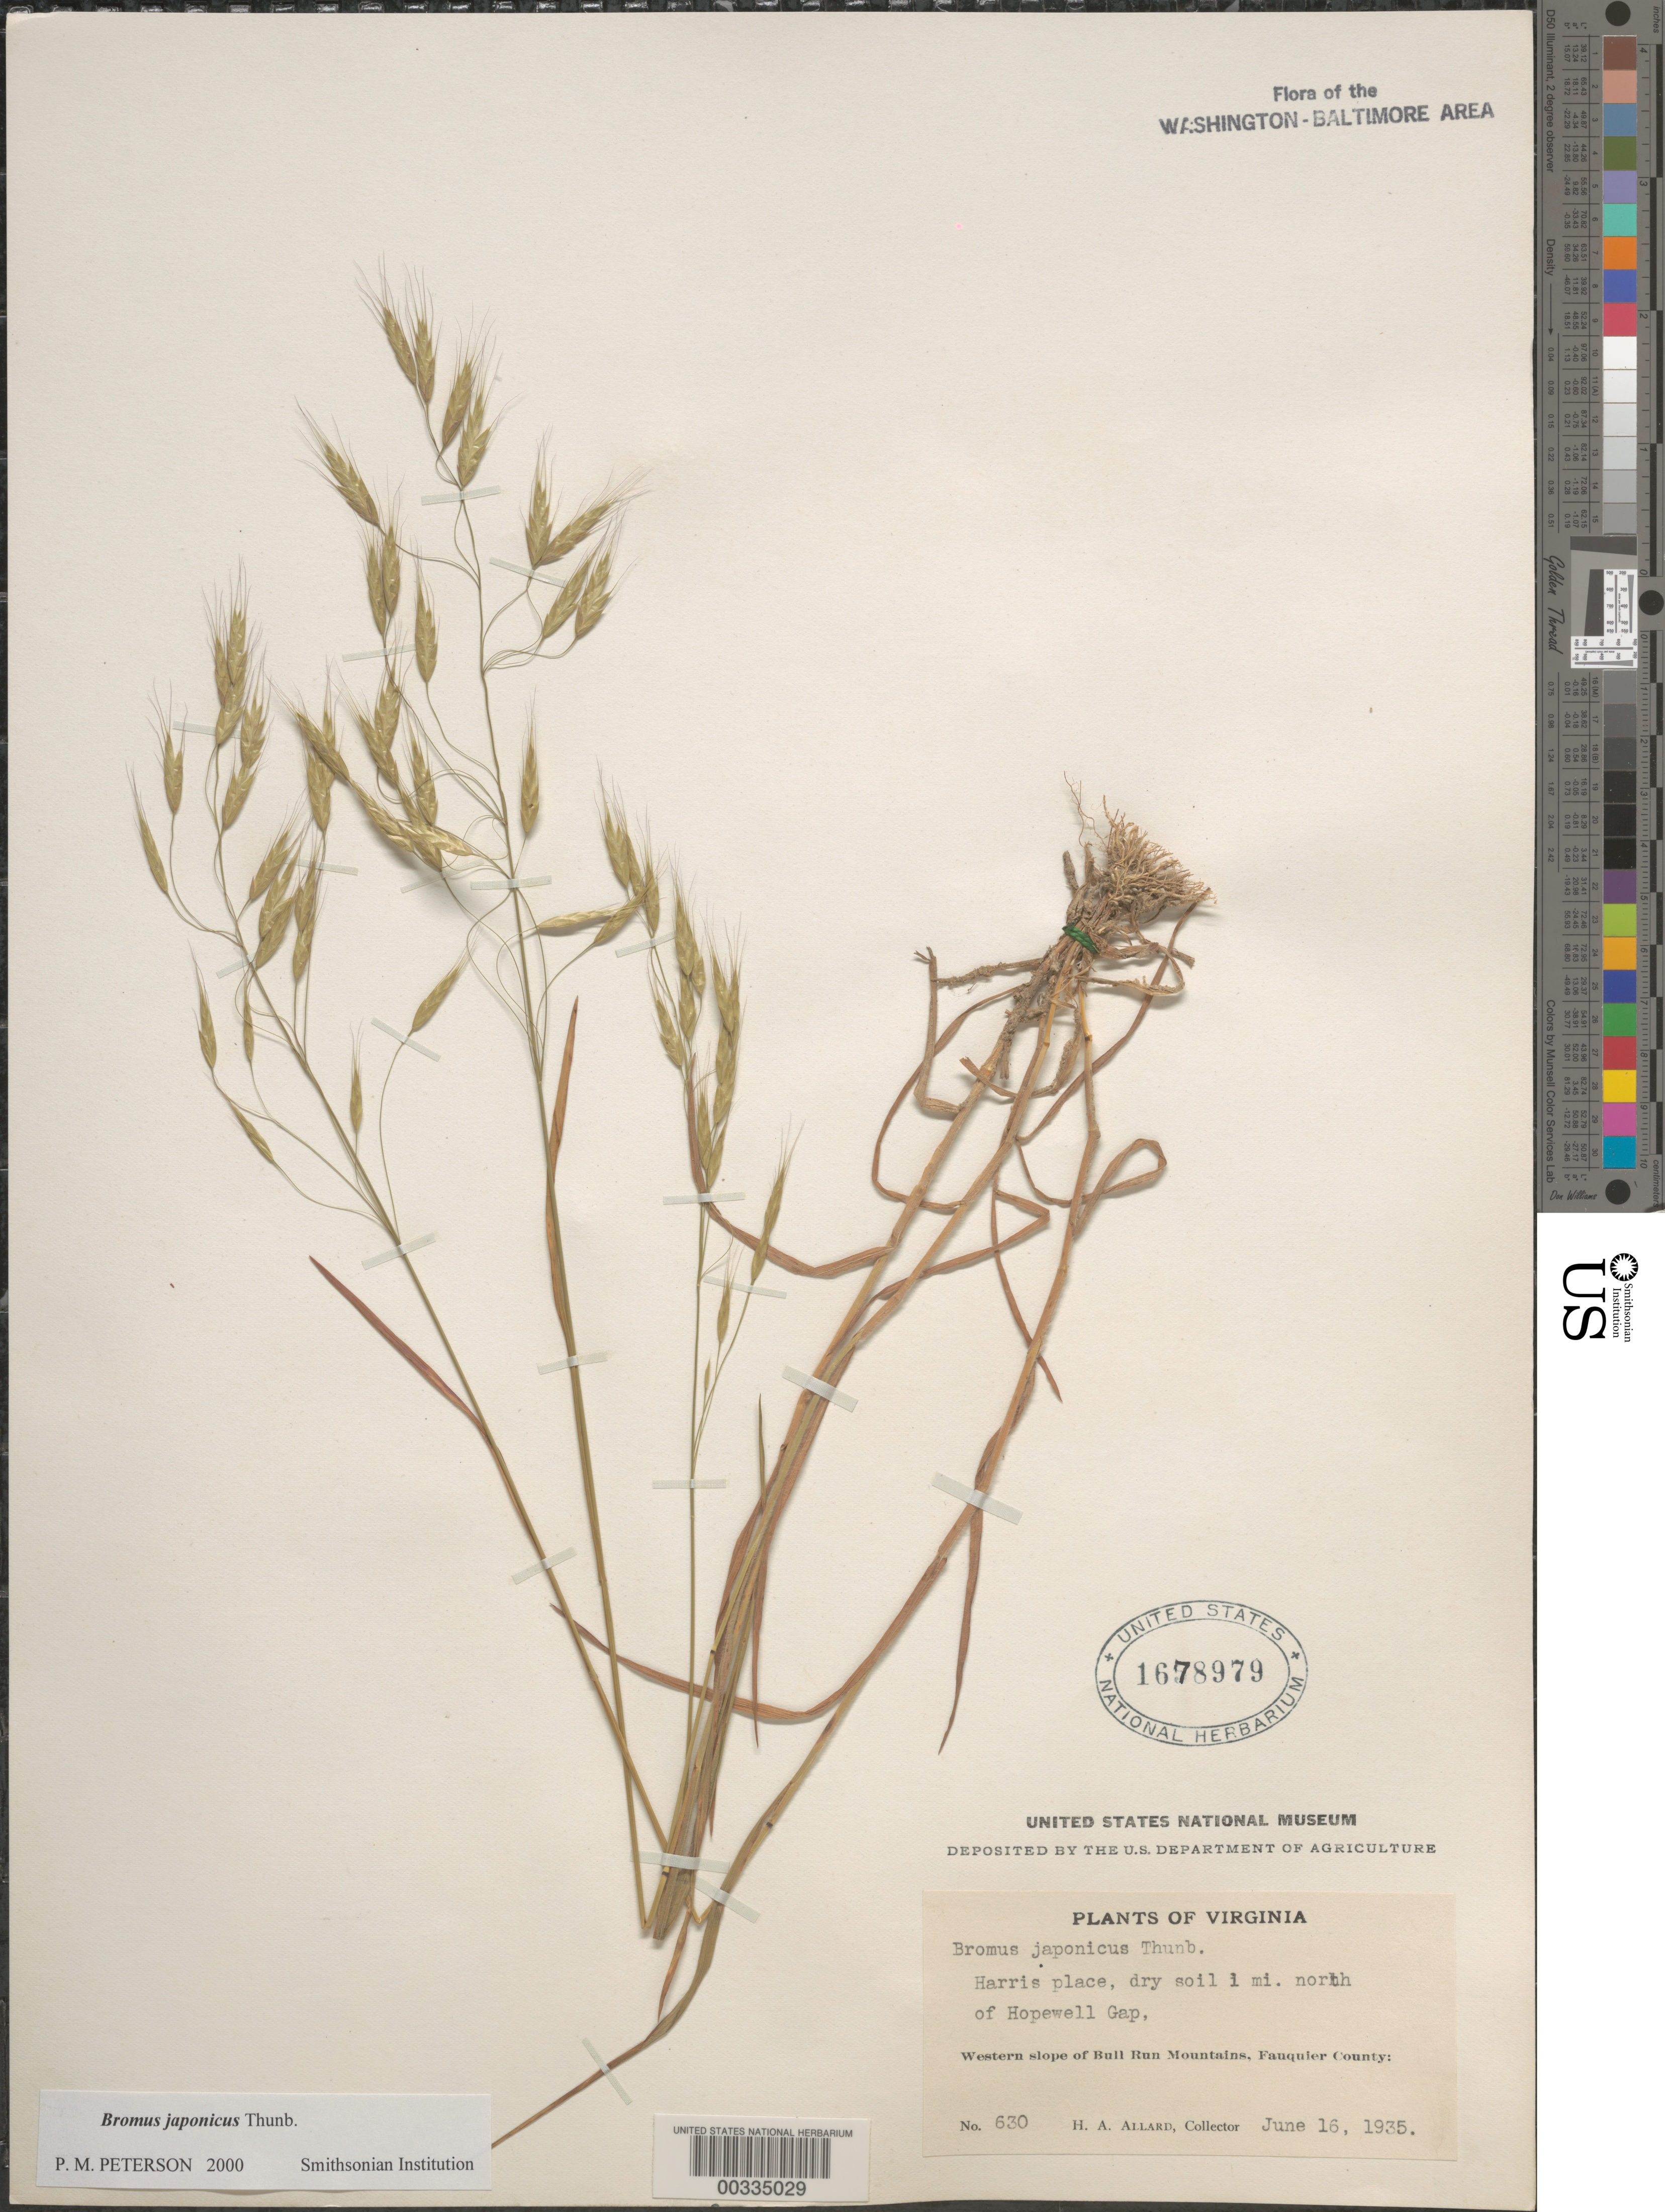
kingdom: Plantae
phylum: Tracheophyta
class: Liliopsida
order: Poales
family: Poaceae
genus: Bromus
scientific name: Bromus japonicus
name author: Houtt.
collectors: H. A. Allard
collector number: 630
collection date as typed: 16 Jun 1935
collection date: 1935-06-16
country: United States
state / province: Virginia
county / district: Fauquier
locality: N of Hopewell Gap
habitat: Dry soil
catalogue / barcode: US 1678979